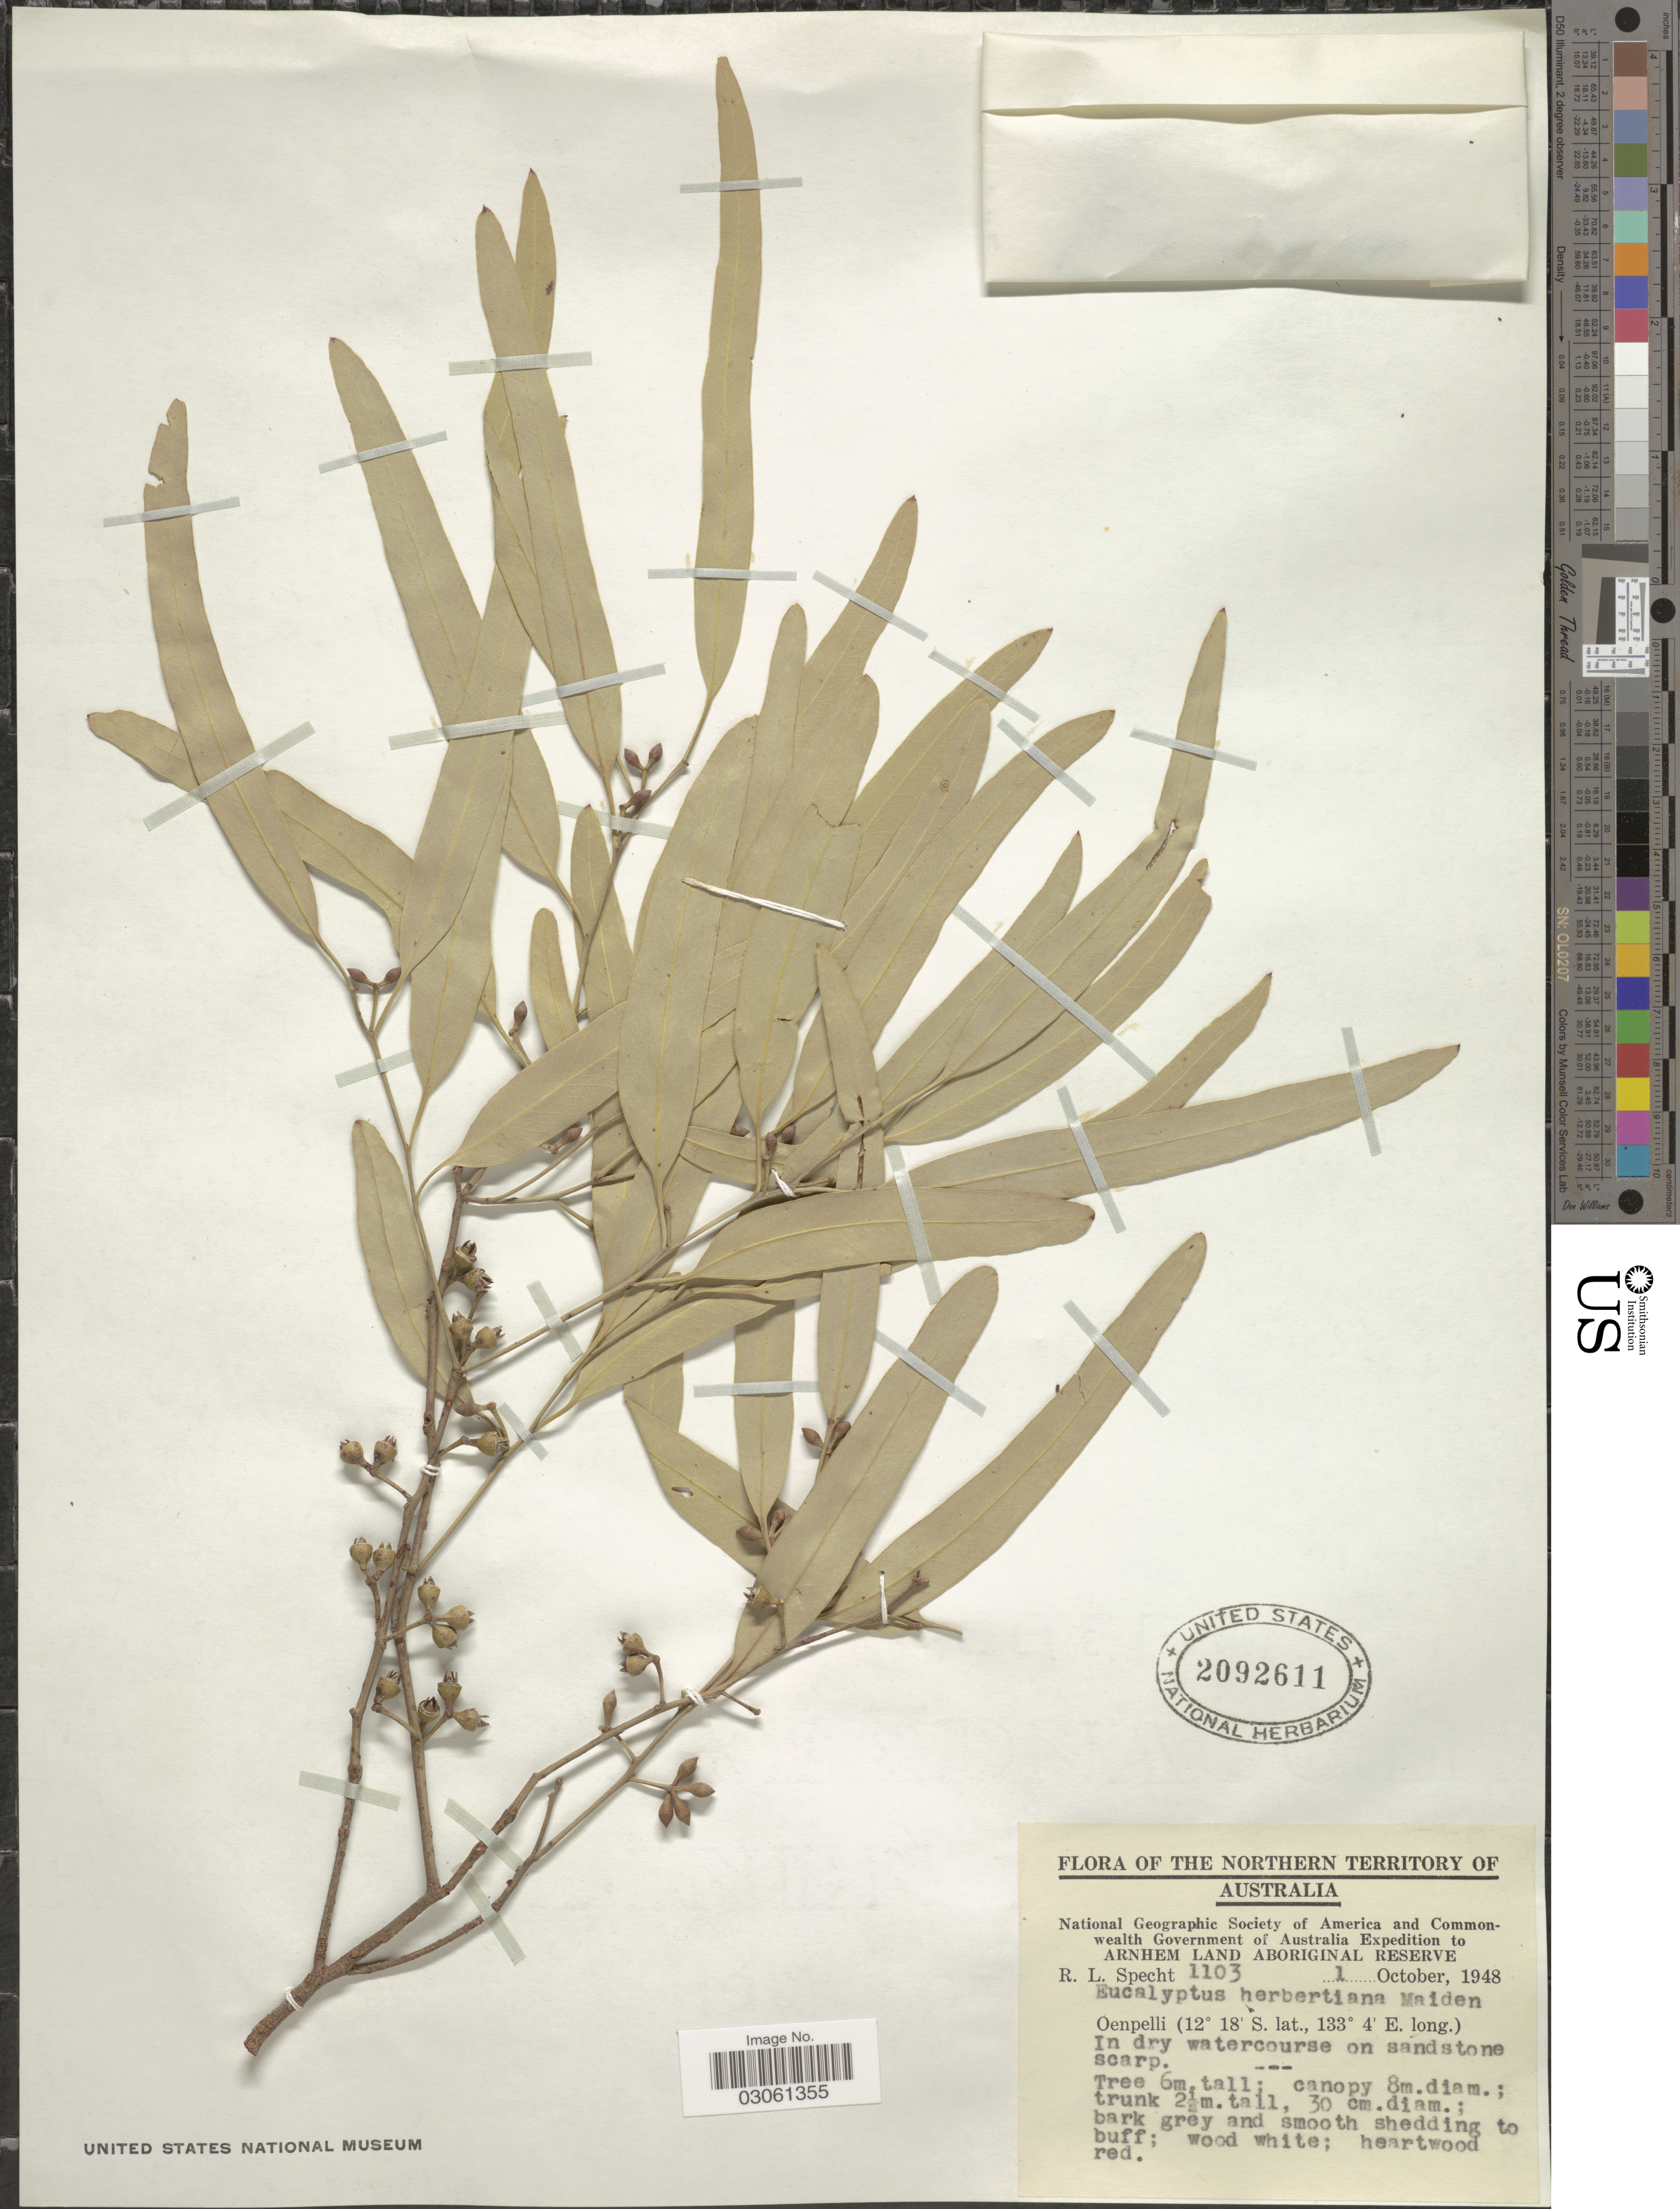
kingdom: Plantae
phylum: Tracheophyta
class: Magnoliopsida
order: Myrtales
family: Myrtaceae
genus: Eucalyptus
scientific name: Eucalyptus herbertiana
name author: Maiden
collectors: R. L. Specht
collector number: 1103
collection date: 1948-10-01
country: Australia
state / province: Northern Territory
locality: Oenpelli. In dry watercourse on sandstone scarp.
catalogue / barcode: US 2092611